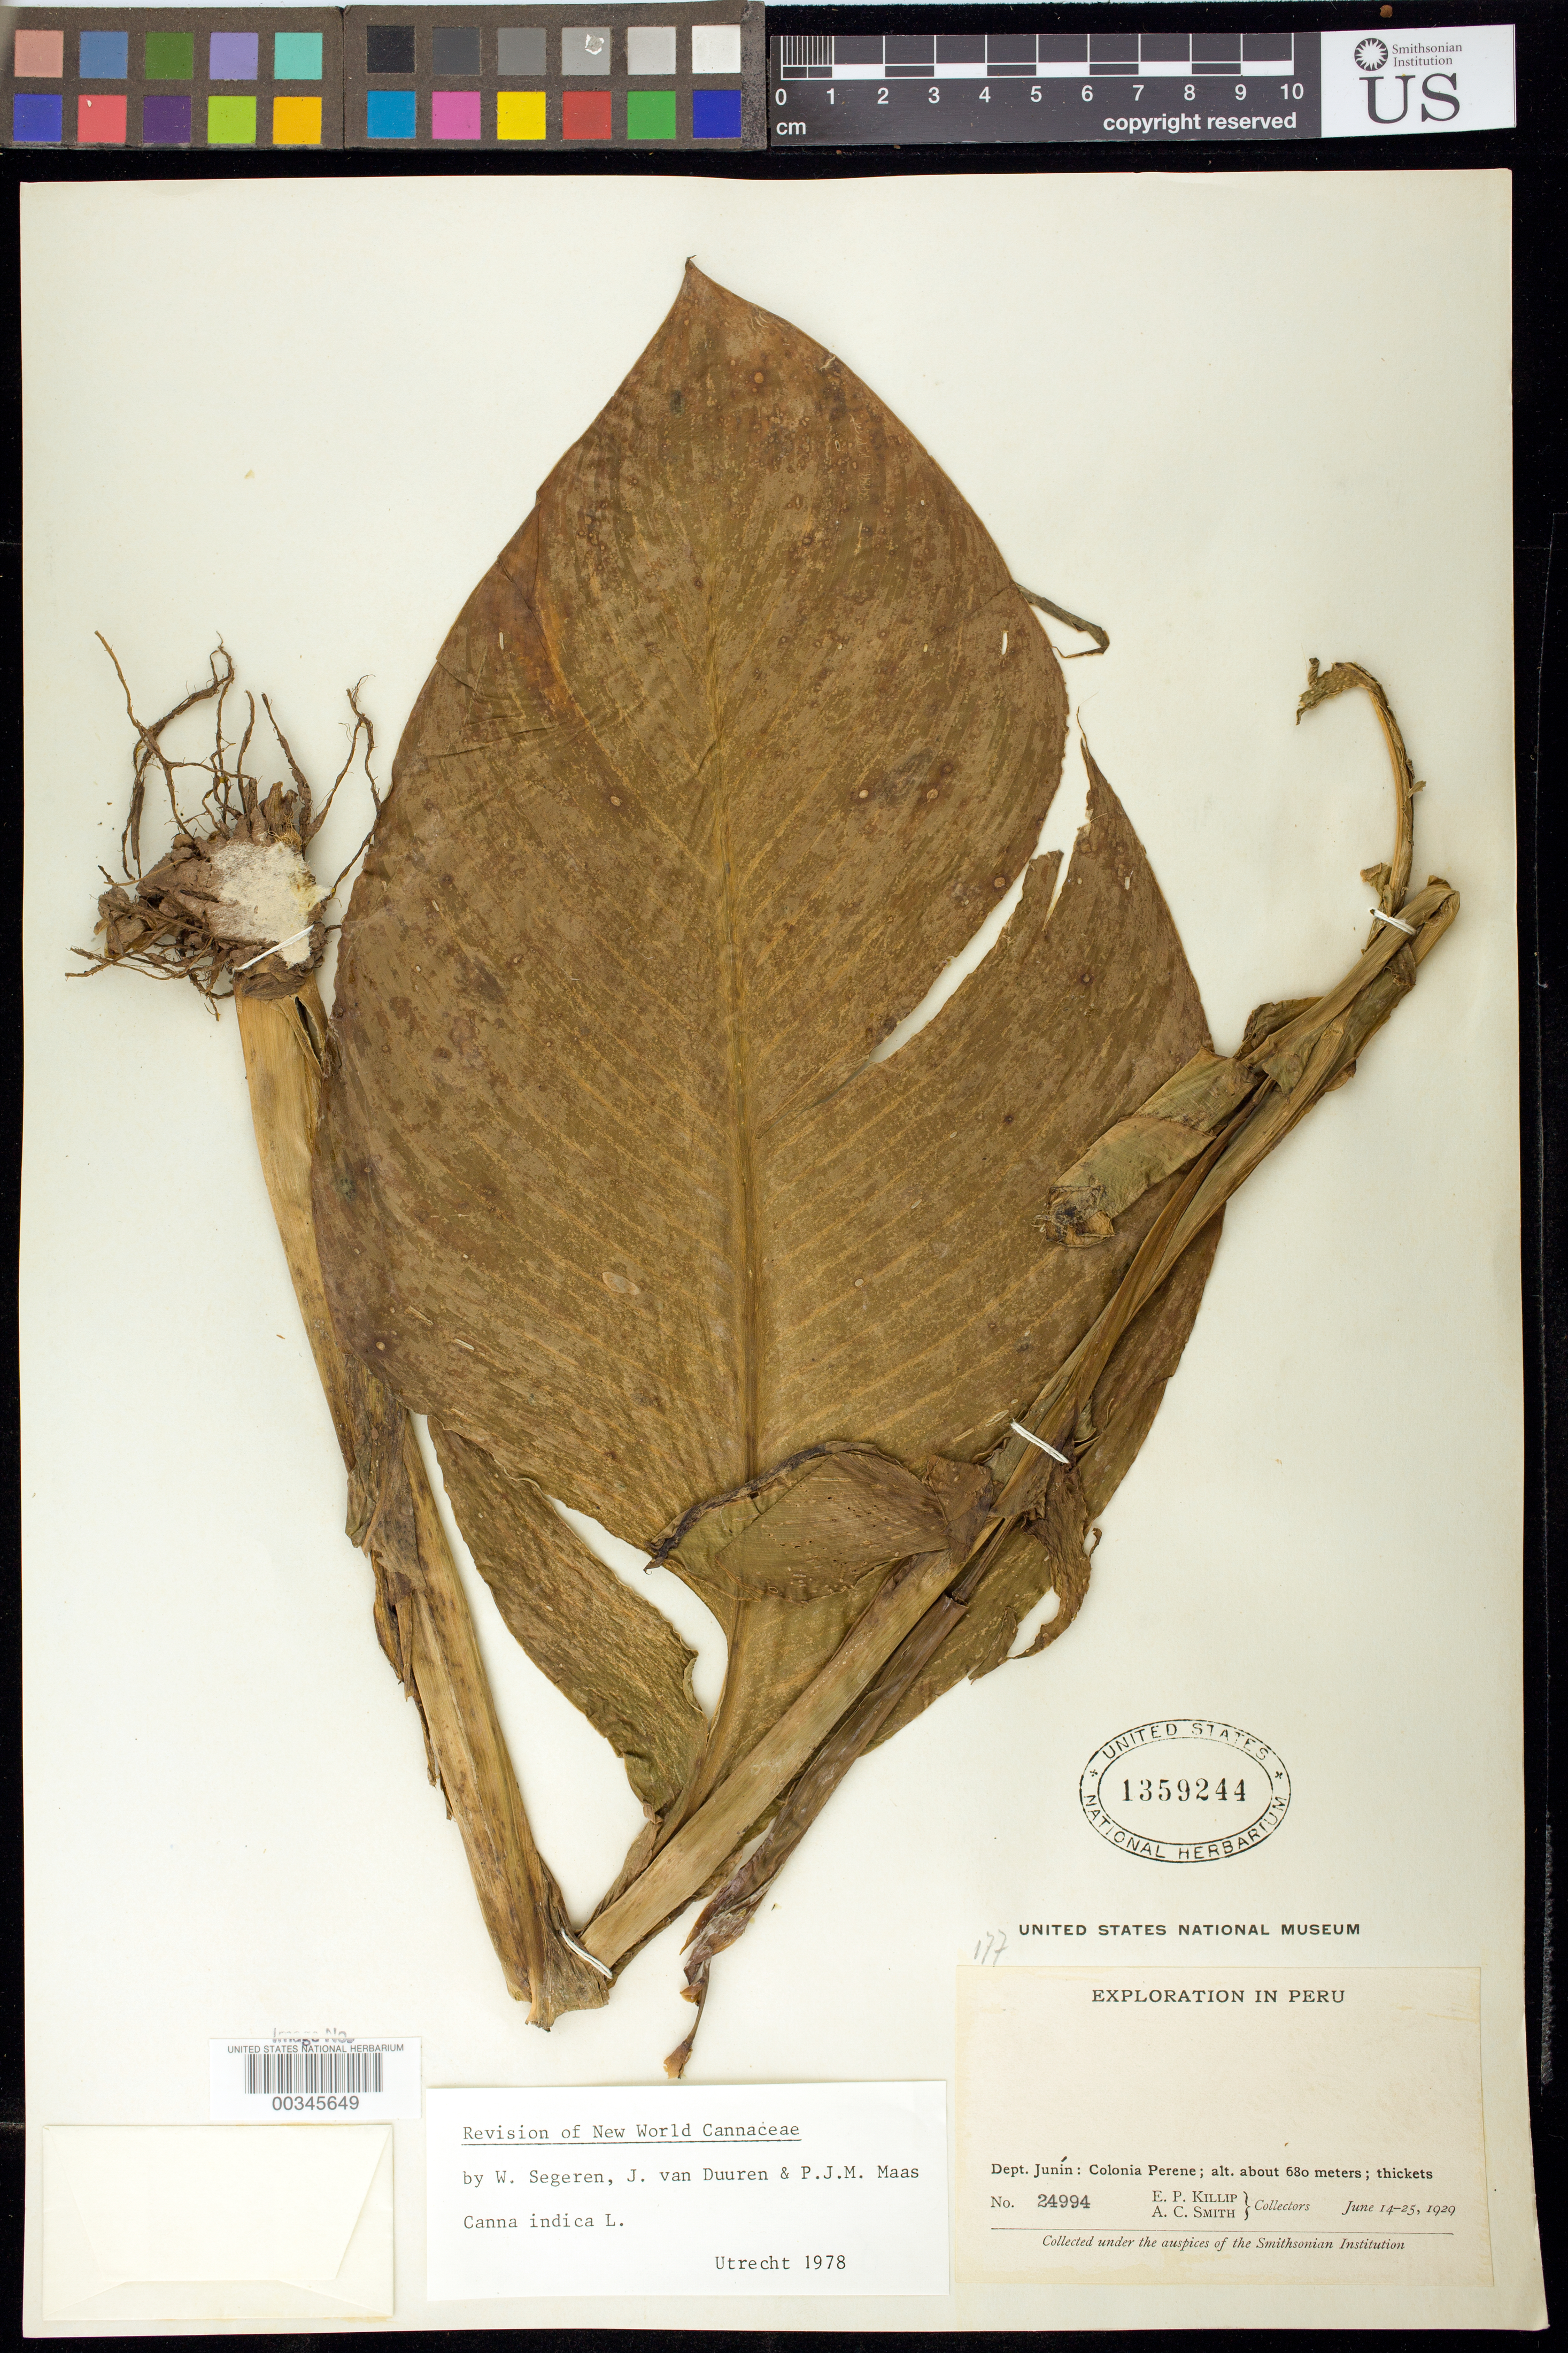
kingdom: Plantae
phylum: Tracheophyta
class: Liliopsida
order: Zingiberales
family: Cannaceae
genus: Canna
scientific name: Canna indica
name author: L.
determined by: Segeren, W.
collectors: E. P. Killip & A. C. Smith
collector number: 24994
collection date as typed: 14 Jun 1929 to 25 Jun 1929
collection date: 1929-06-14/1929-06-25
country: Peru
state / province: Junín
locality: Colonia perene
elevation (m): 680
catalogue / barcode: US 1359244